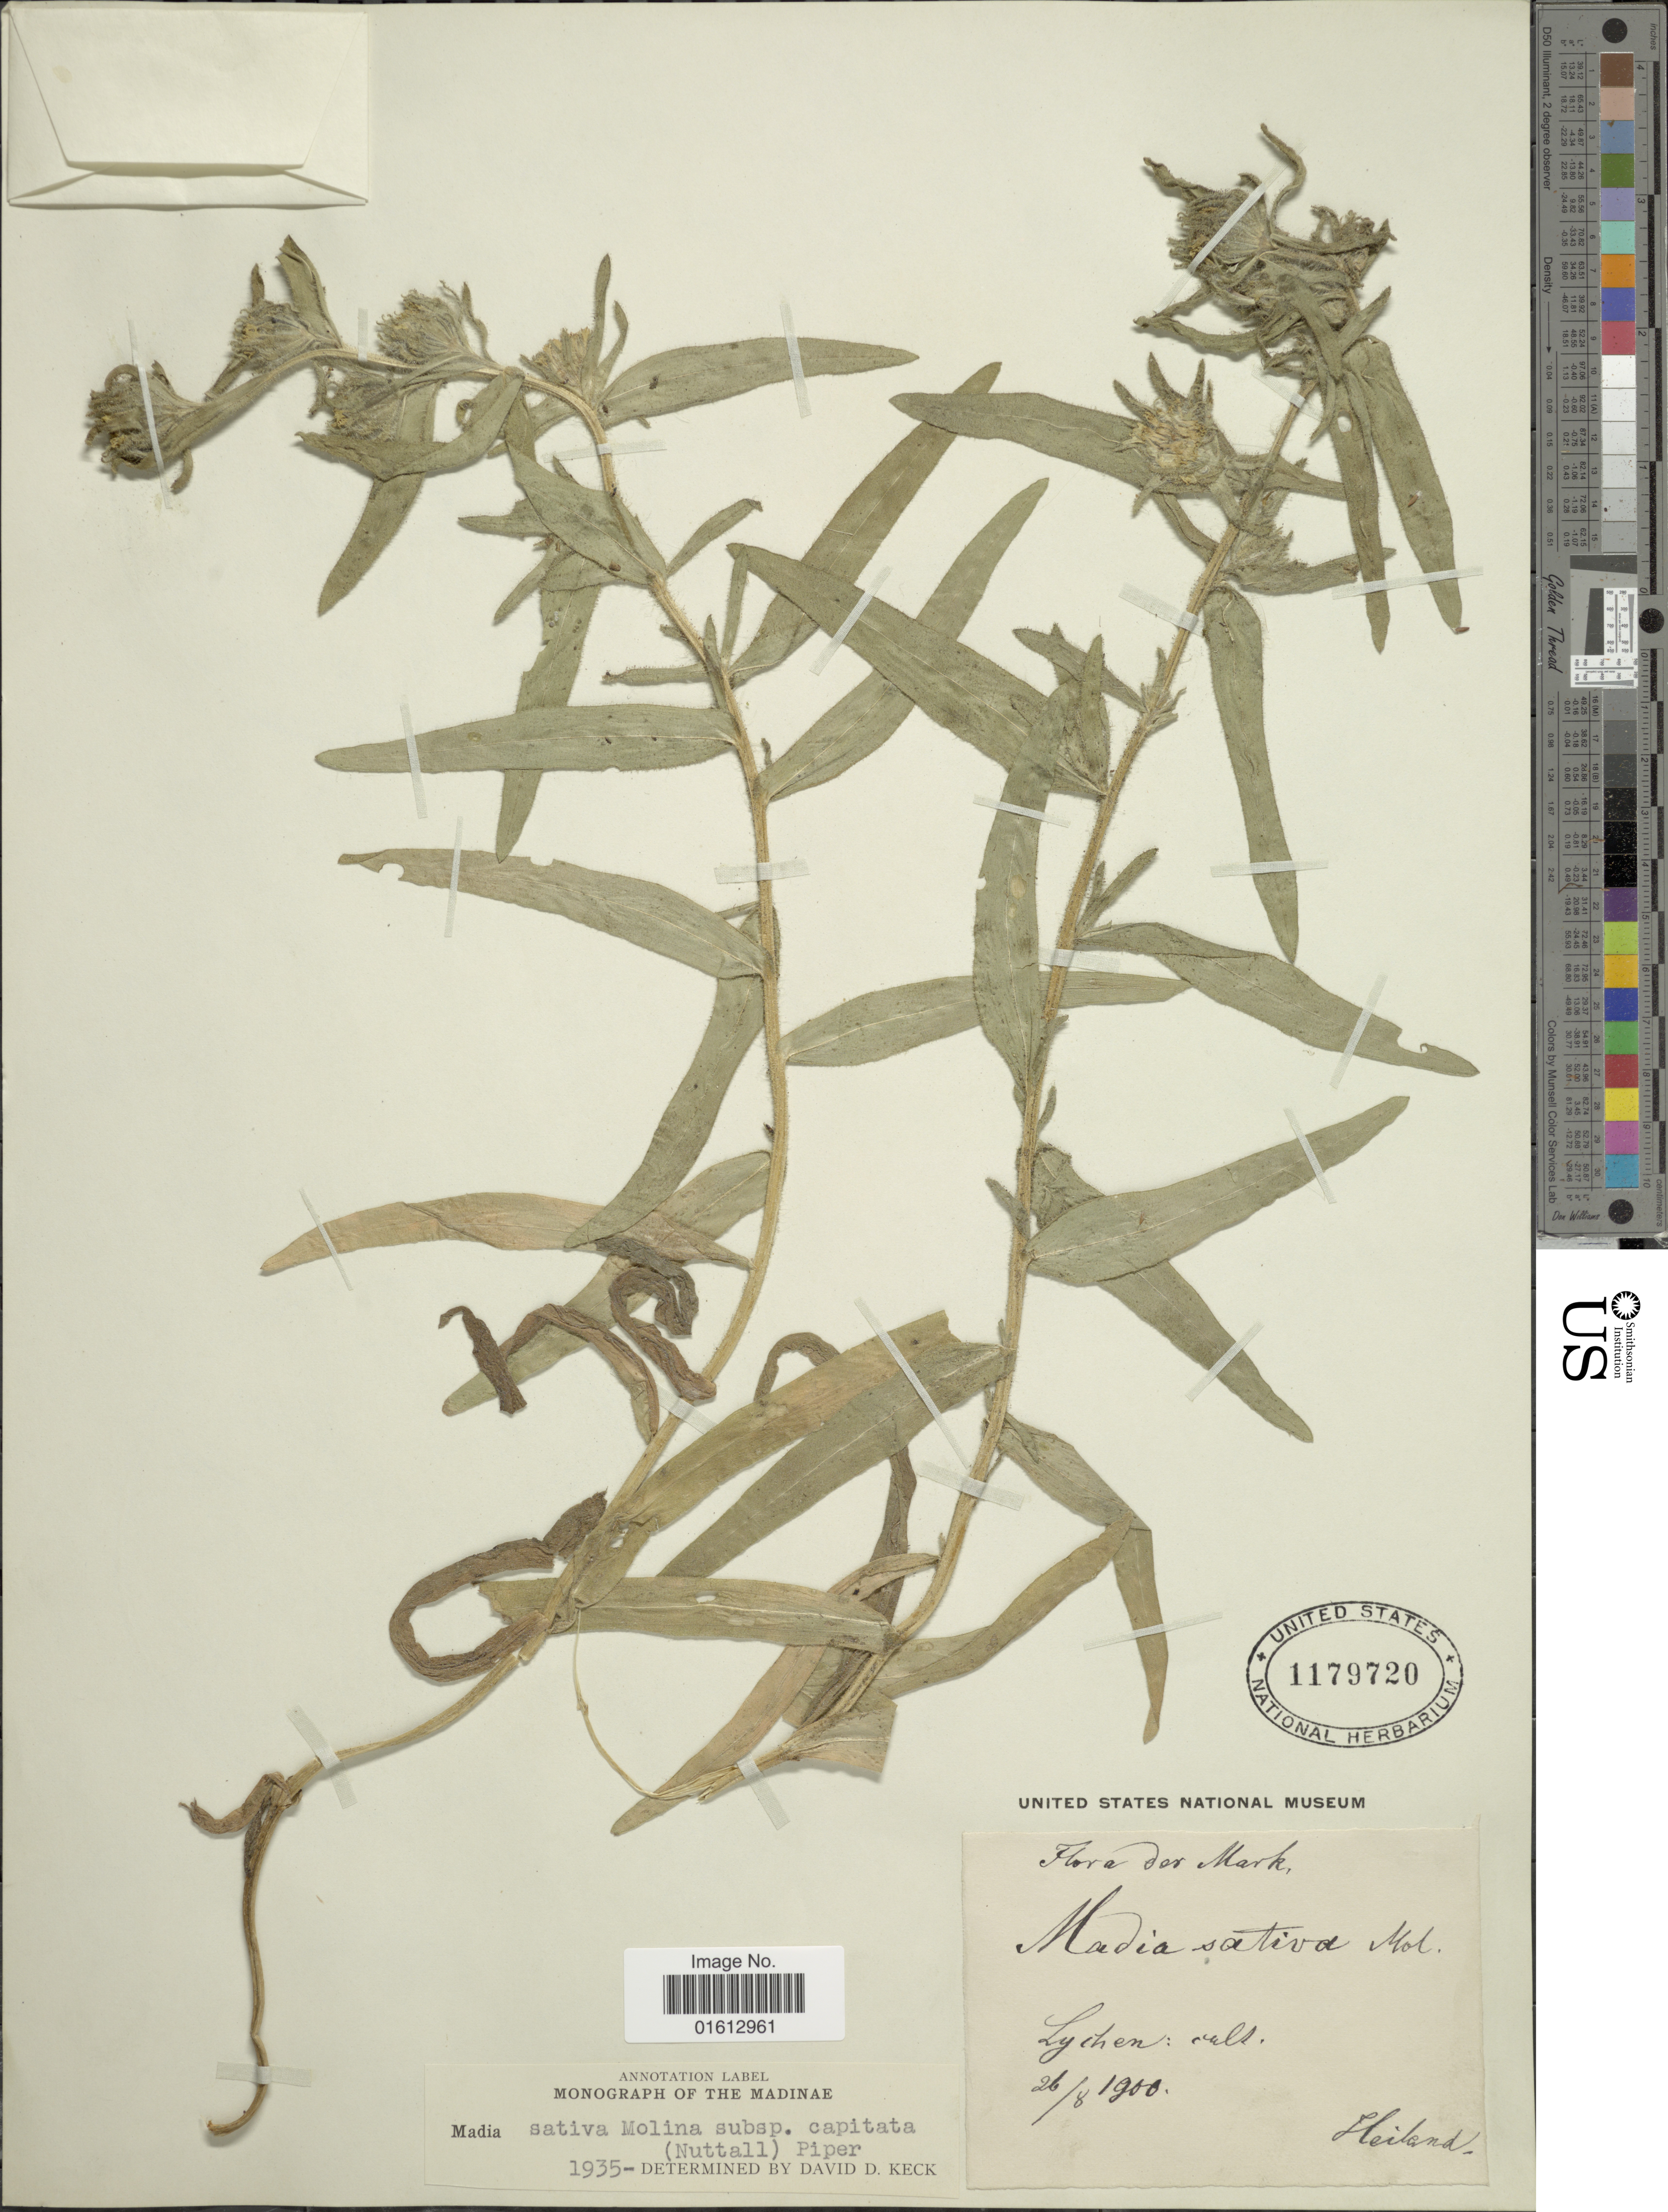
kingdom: Plantae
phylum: Tracheophyta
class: Magnoliopsida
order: Asterales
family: Asteraceae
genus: Madia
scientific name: Madia sativa subsp. capitata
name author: (Nutt.) Piper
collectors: -. Heiland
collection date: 1900-08-26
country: Denmark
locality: Denmark. Lychen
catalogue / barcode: US 1179720